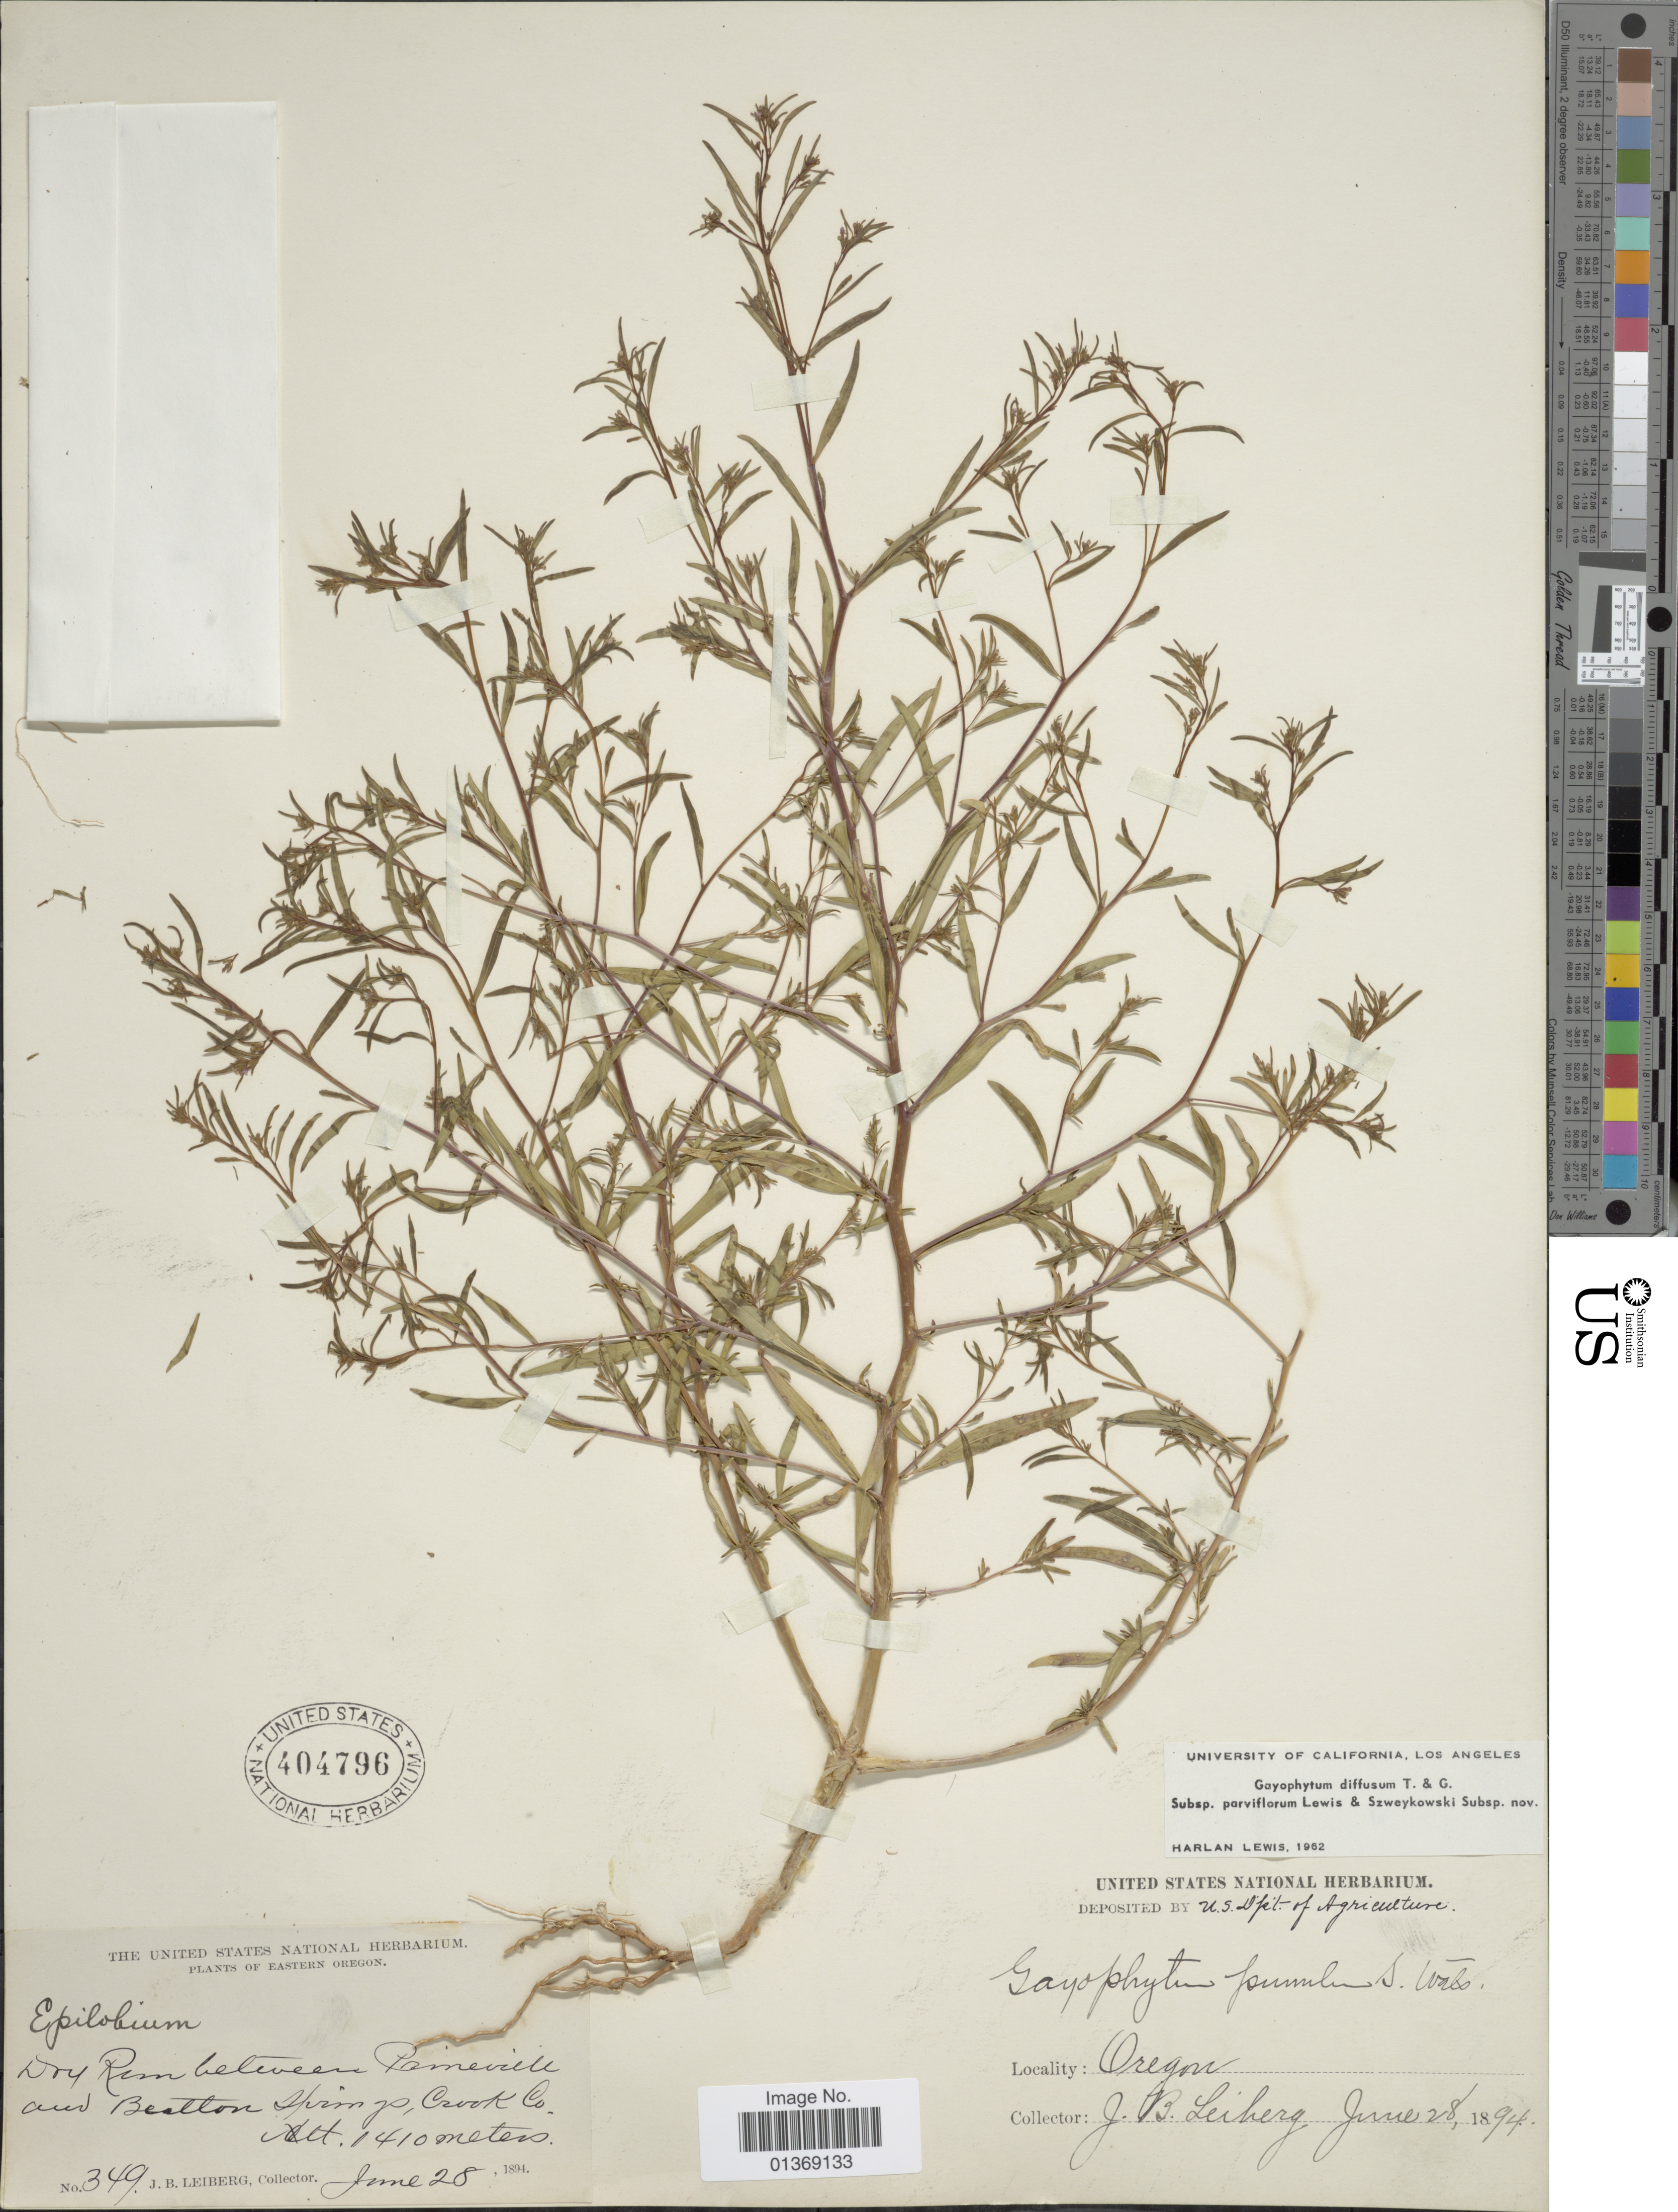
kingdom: Plantae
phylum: Tracheophyta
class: Magnoliopsida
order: Myrtales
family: Onagraceae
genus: Gayophytum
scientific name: Gayophytum diffusum subsp. parviflorum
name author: F. H. Lewis & Szweyk.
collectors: J. B. Leiberg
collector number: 349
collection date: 1894-06-28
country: United States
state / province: Oregon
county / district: Crook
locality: Eastern Oregon. Dry run between Prineville and Button Springs, Crook Co.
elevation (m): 1410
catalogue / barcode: US 404796